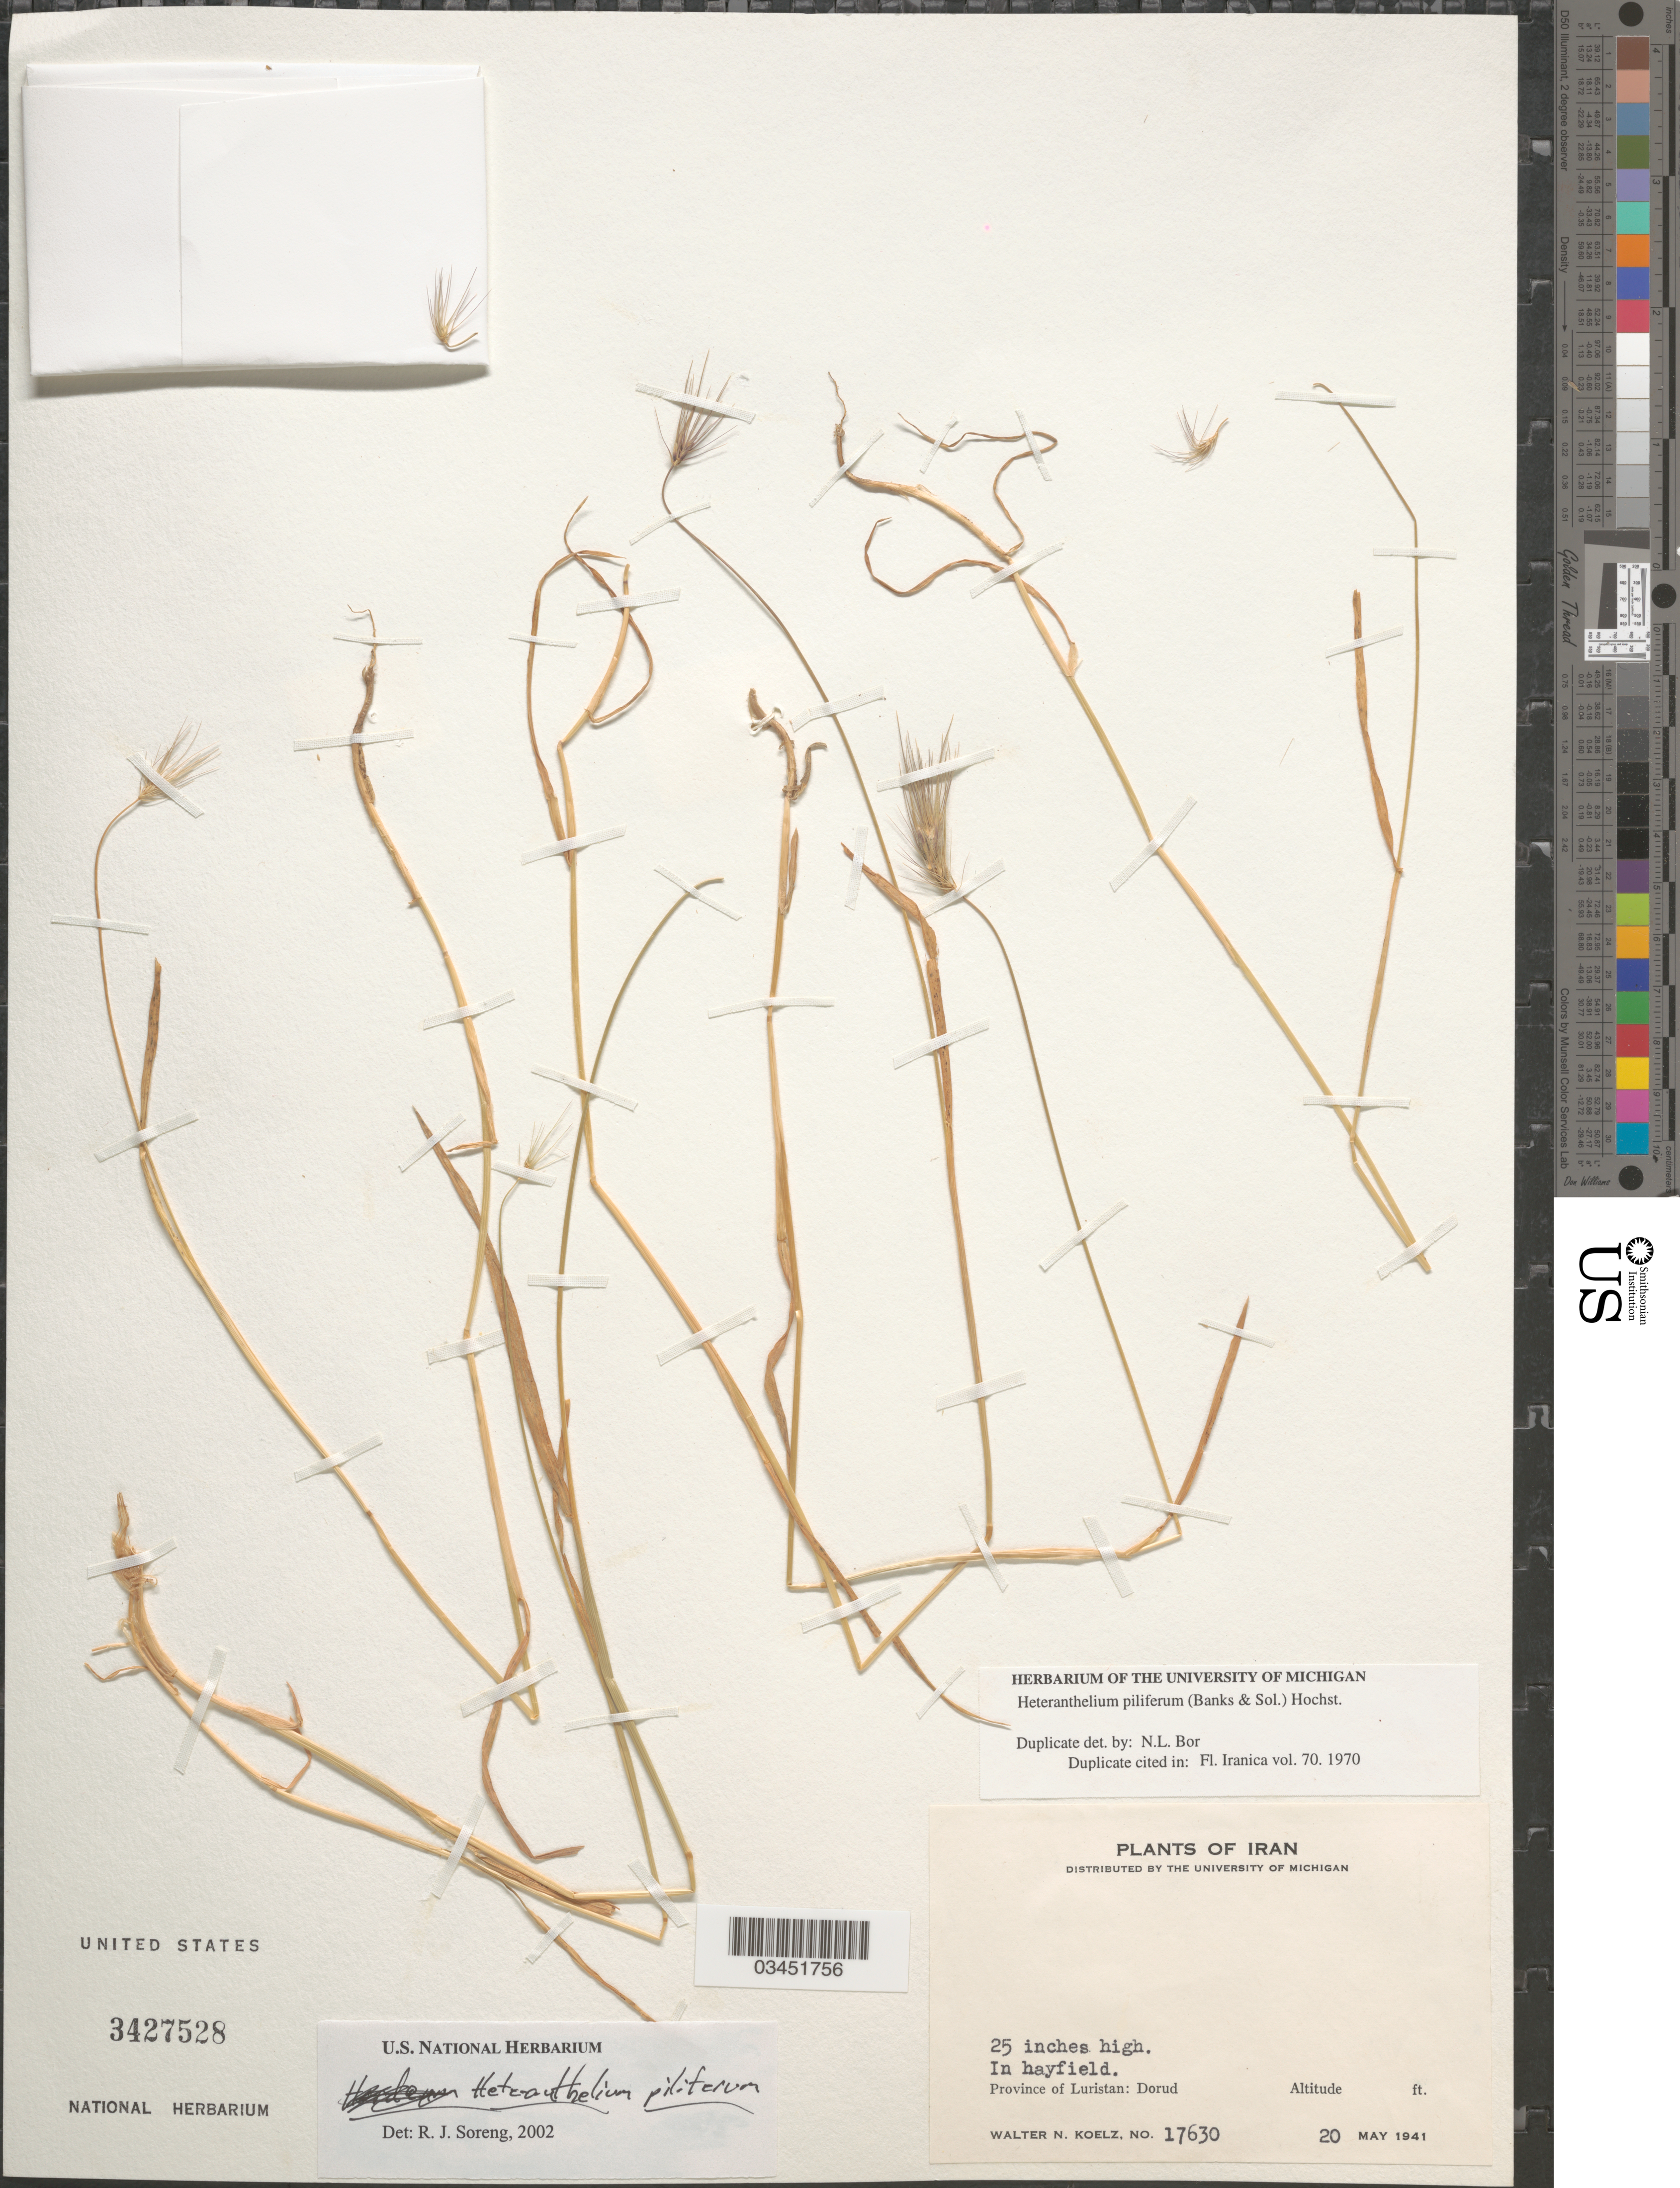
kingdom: Plantae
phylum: Tracheophyta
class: Liliopsida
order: Poales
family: Poaceae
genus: Heteranthelium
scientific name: Heteranthelium piliferum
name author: (Sol.) Hochst.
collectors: W. N. Koelz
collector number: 17630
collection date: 1941-05-20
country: Iran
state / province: Lorestan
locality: In hayfield. Province of Luristan: Dorud.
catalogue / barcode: US 3427528